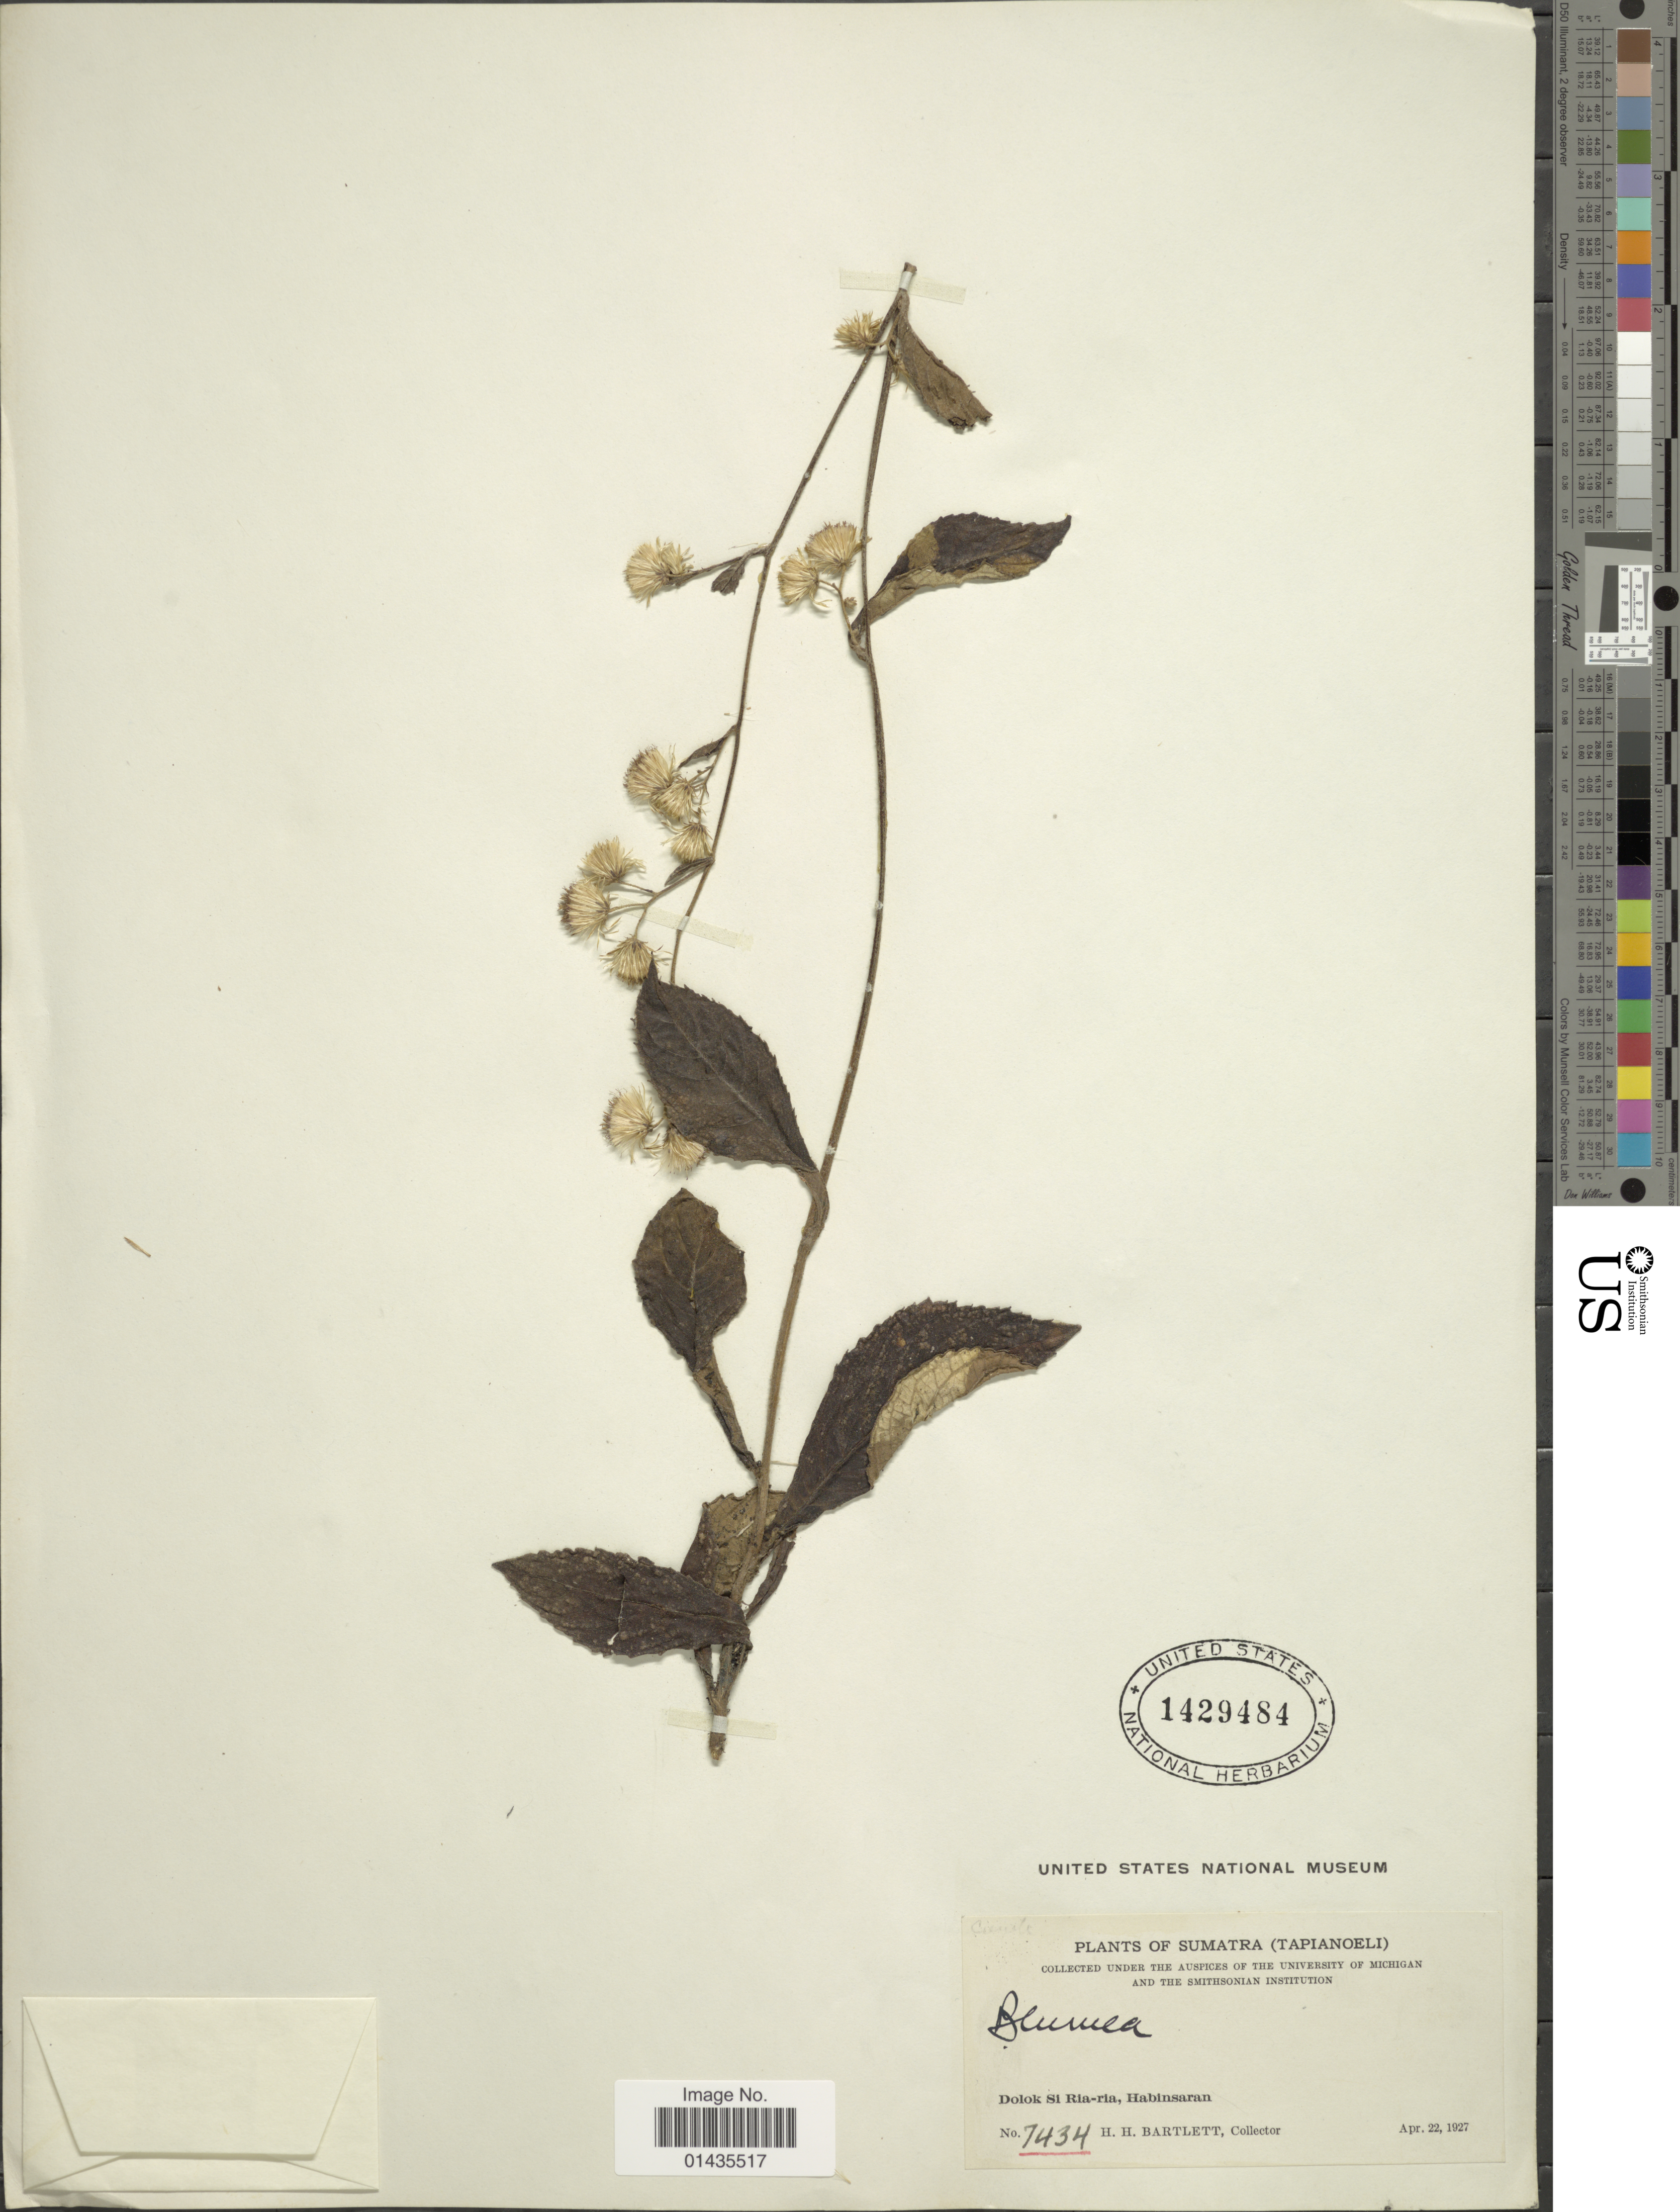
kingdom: Plantae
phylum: Tracheophyta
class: Magnoliopsida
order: Asterales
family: Asteraceae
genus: Blumea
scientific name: Blumea sp.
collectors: H. H. Bartlett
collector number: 7434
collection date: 1927-04-22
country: Indonesia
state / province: Sumatra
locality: Tapianoeli, Dolok Si Ria-ria, Habinsaran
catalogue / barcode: US 1429484